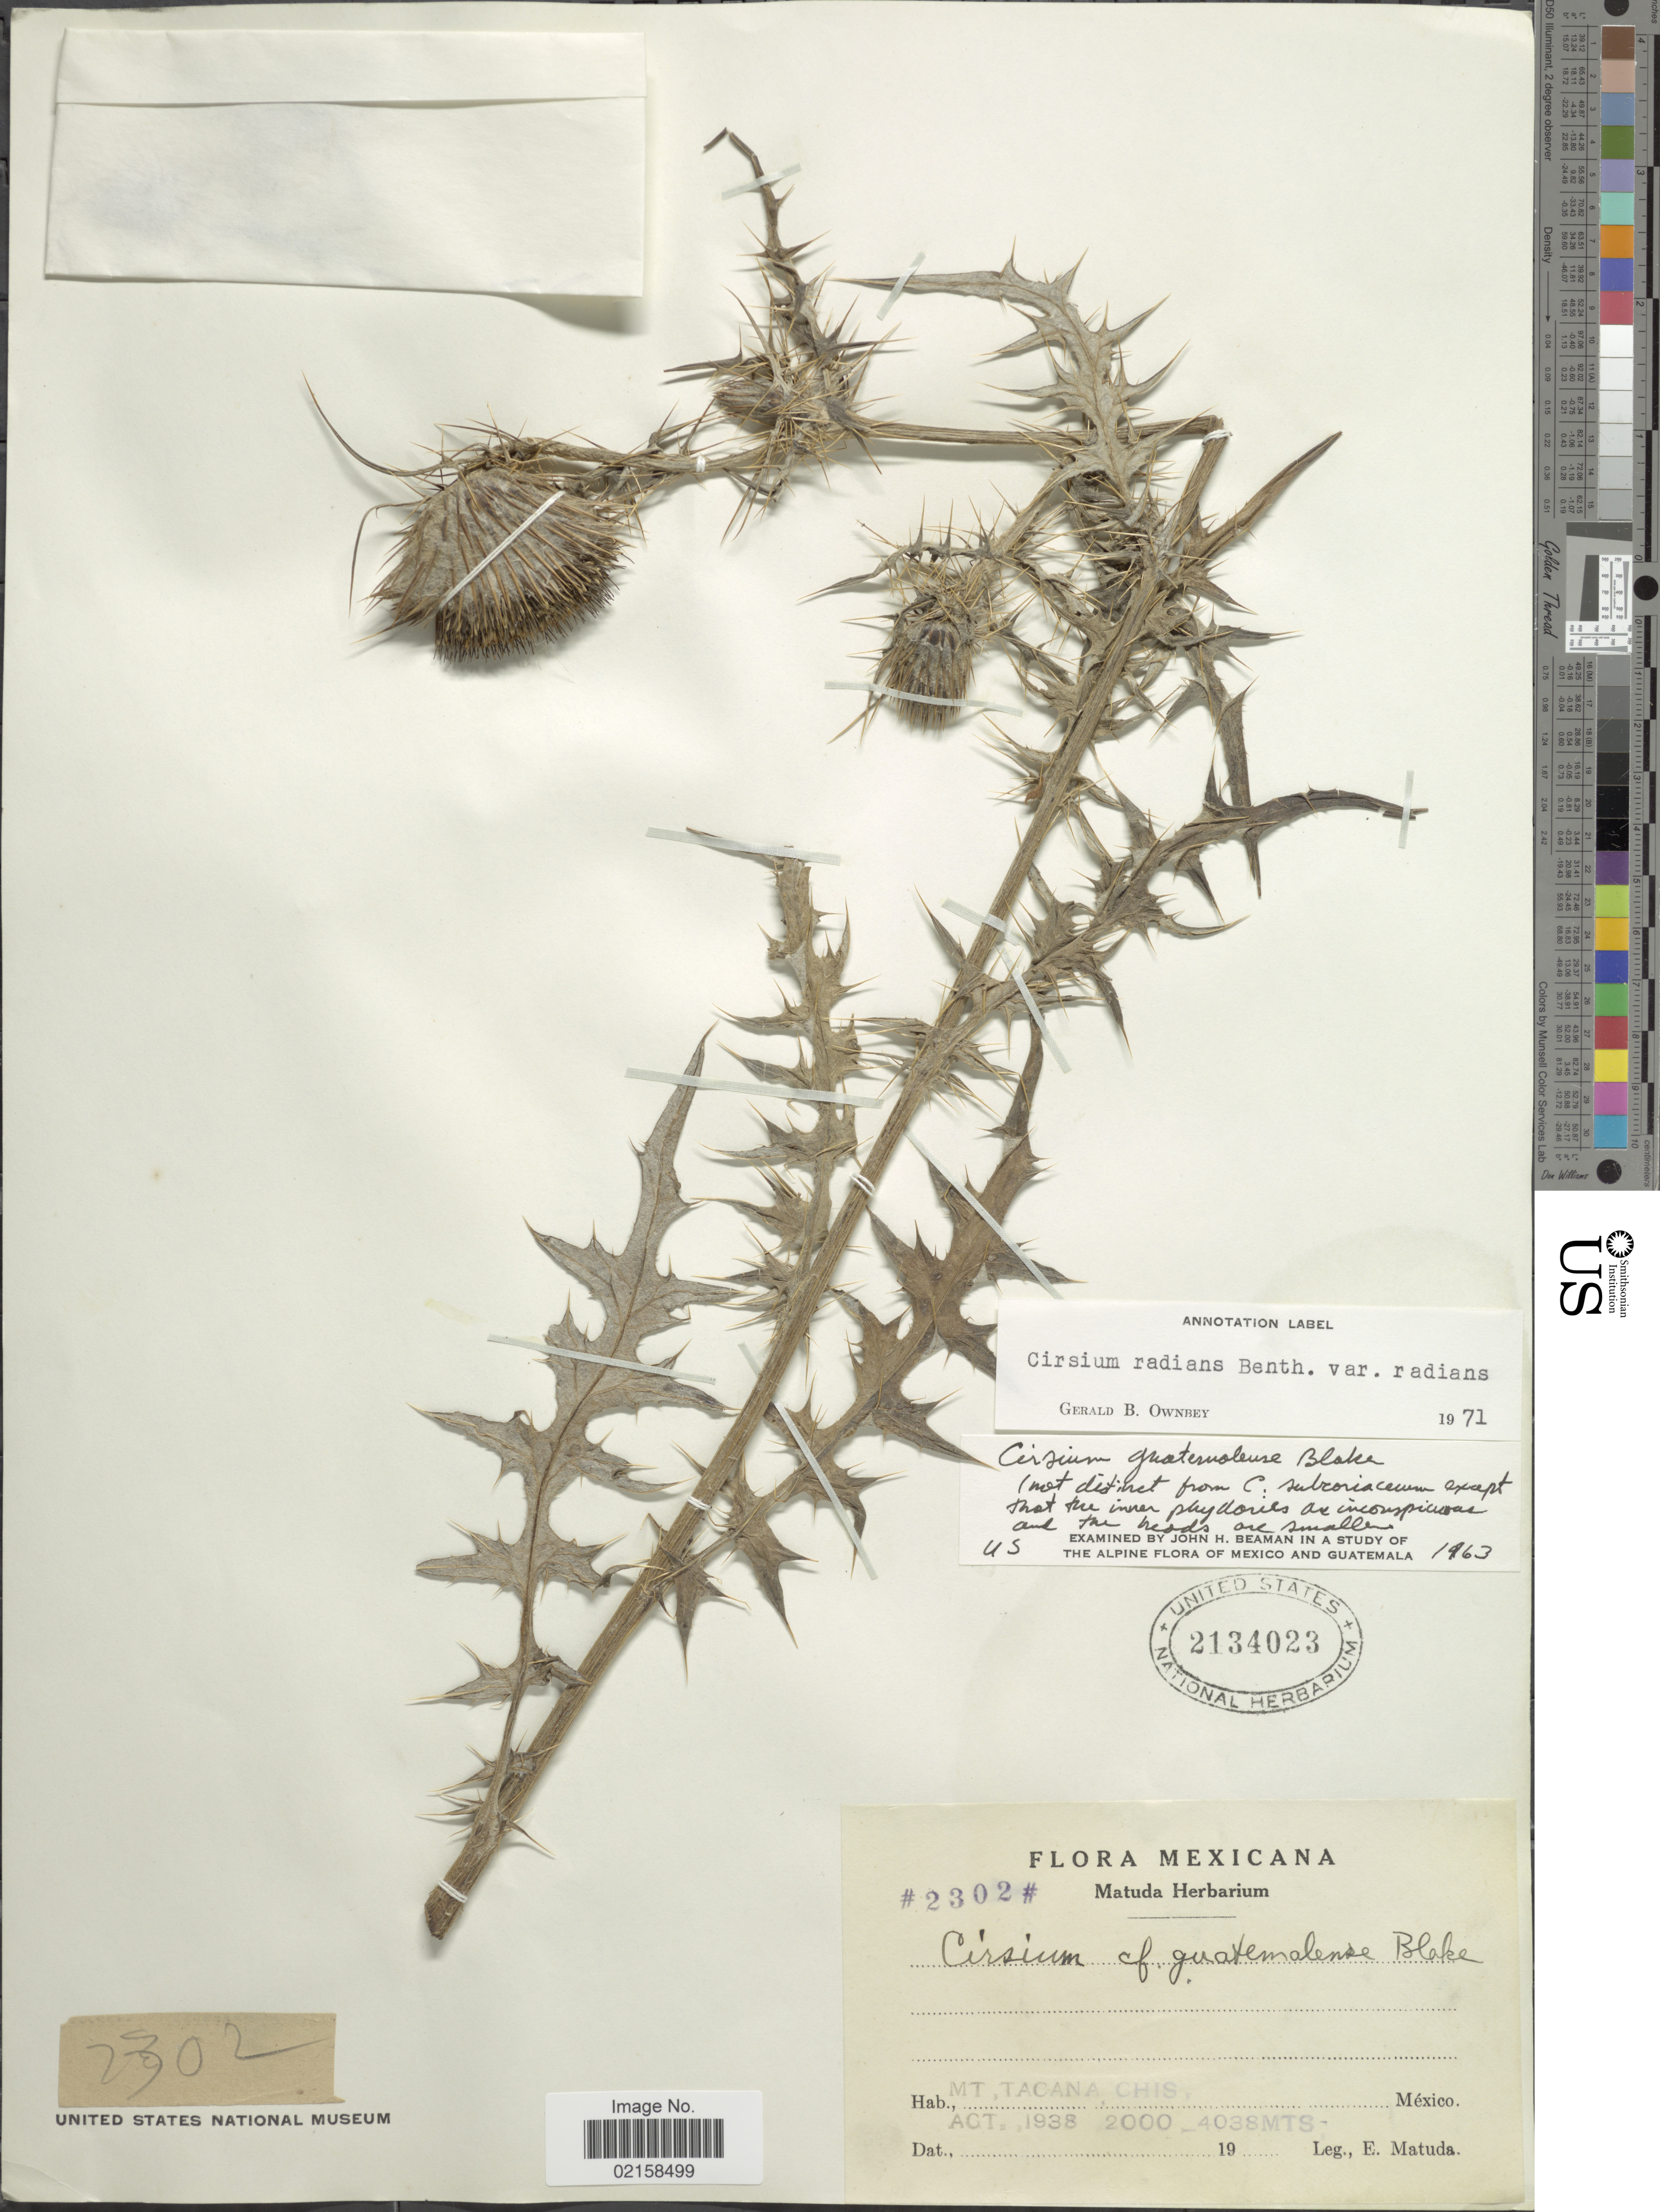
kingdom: Plantae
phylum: Tracheophyta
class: Magnoliopsida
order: Asterales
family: Asteraceae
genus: Cirsium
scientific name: Cirsium radians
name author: Benth.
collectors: E. Matuda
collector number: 2302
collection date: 1938-08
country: Mexico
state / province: Chiapas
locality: Mt. Tacana.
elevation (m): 2000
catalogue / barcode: US 2134023